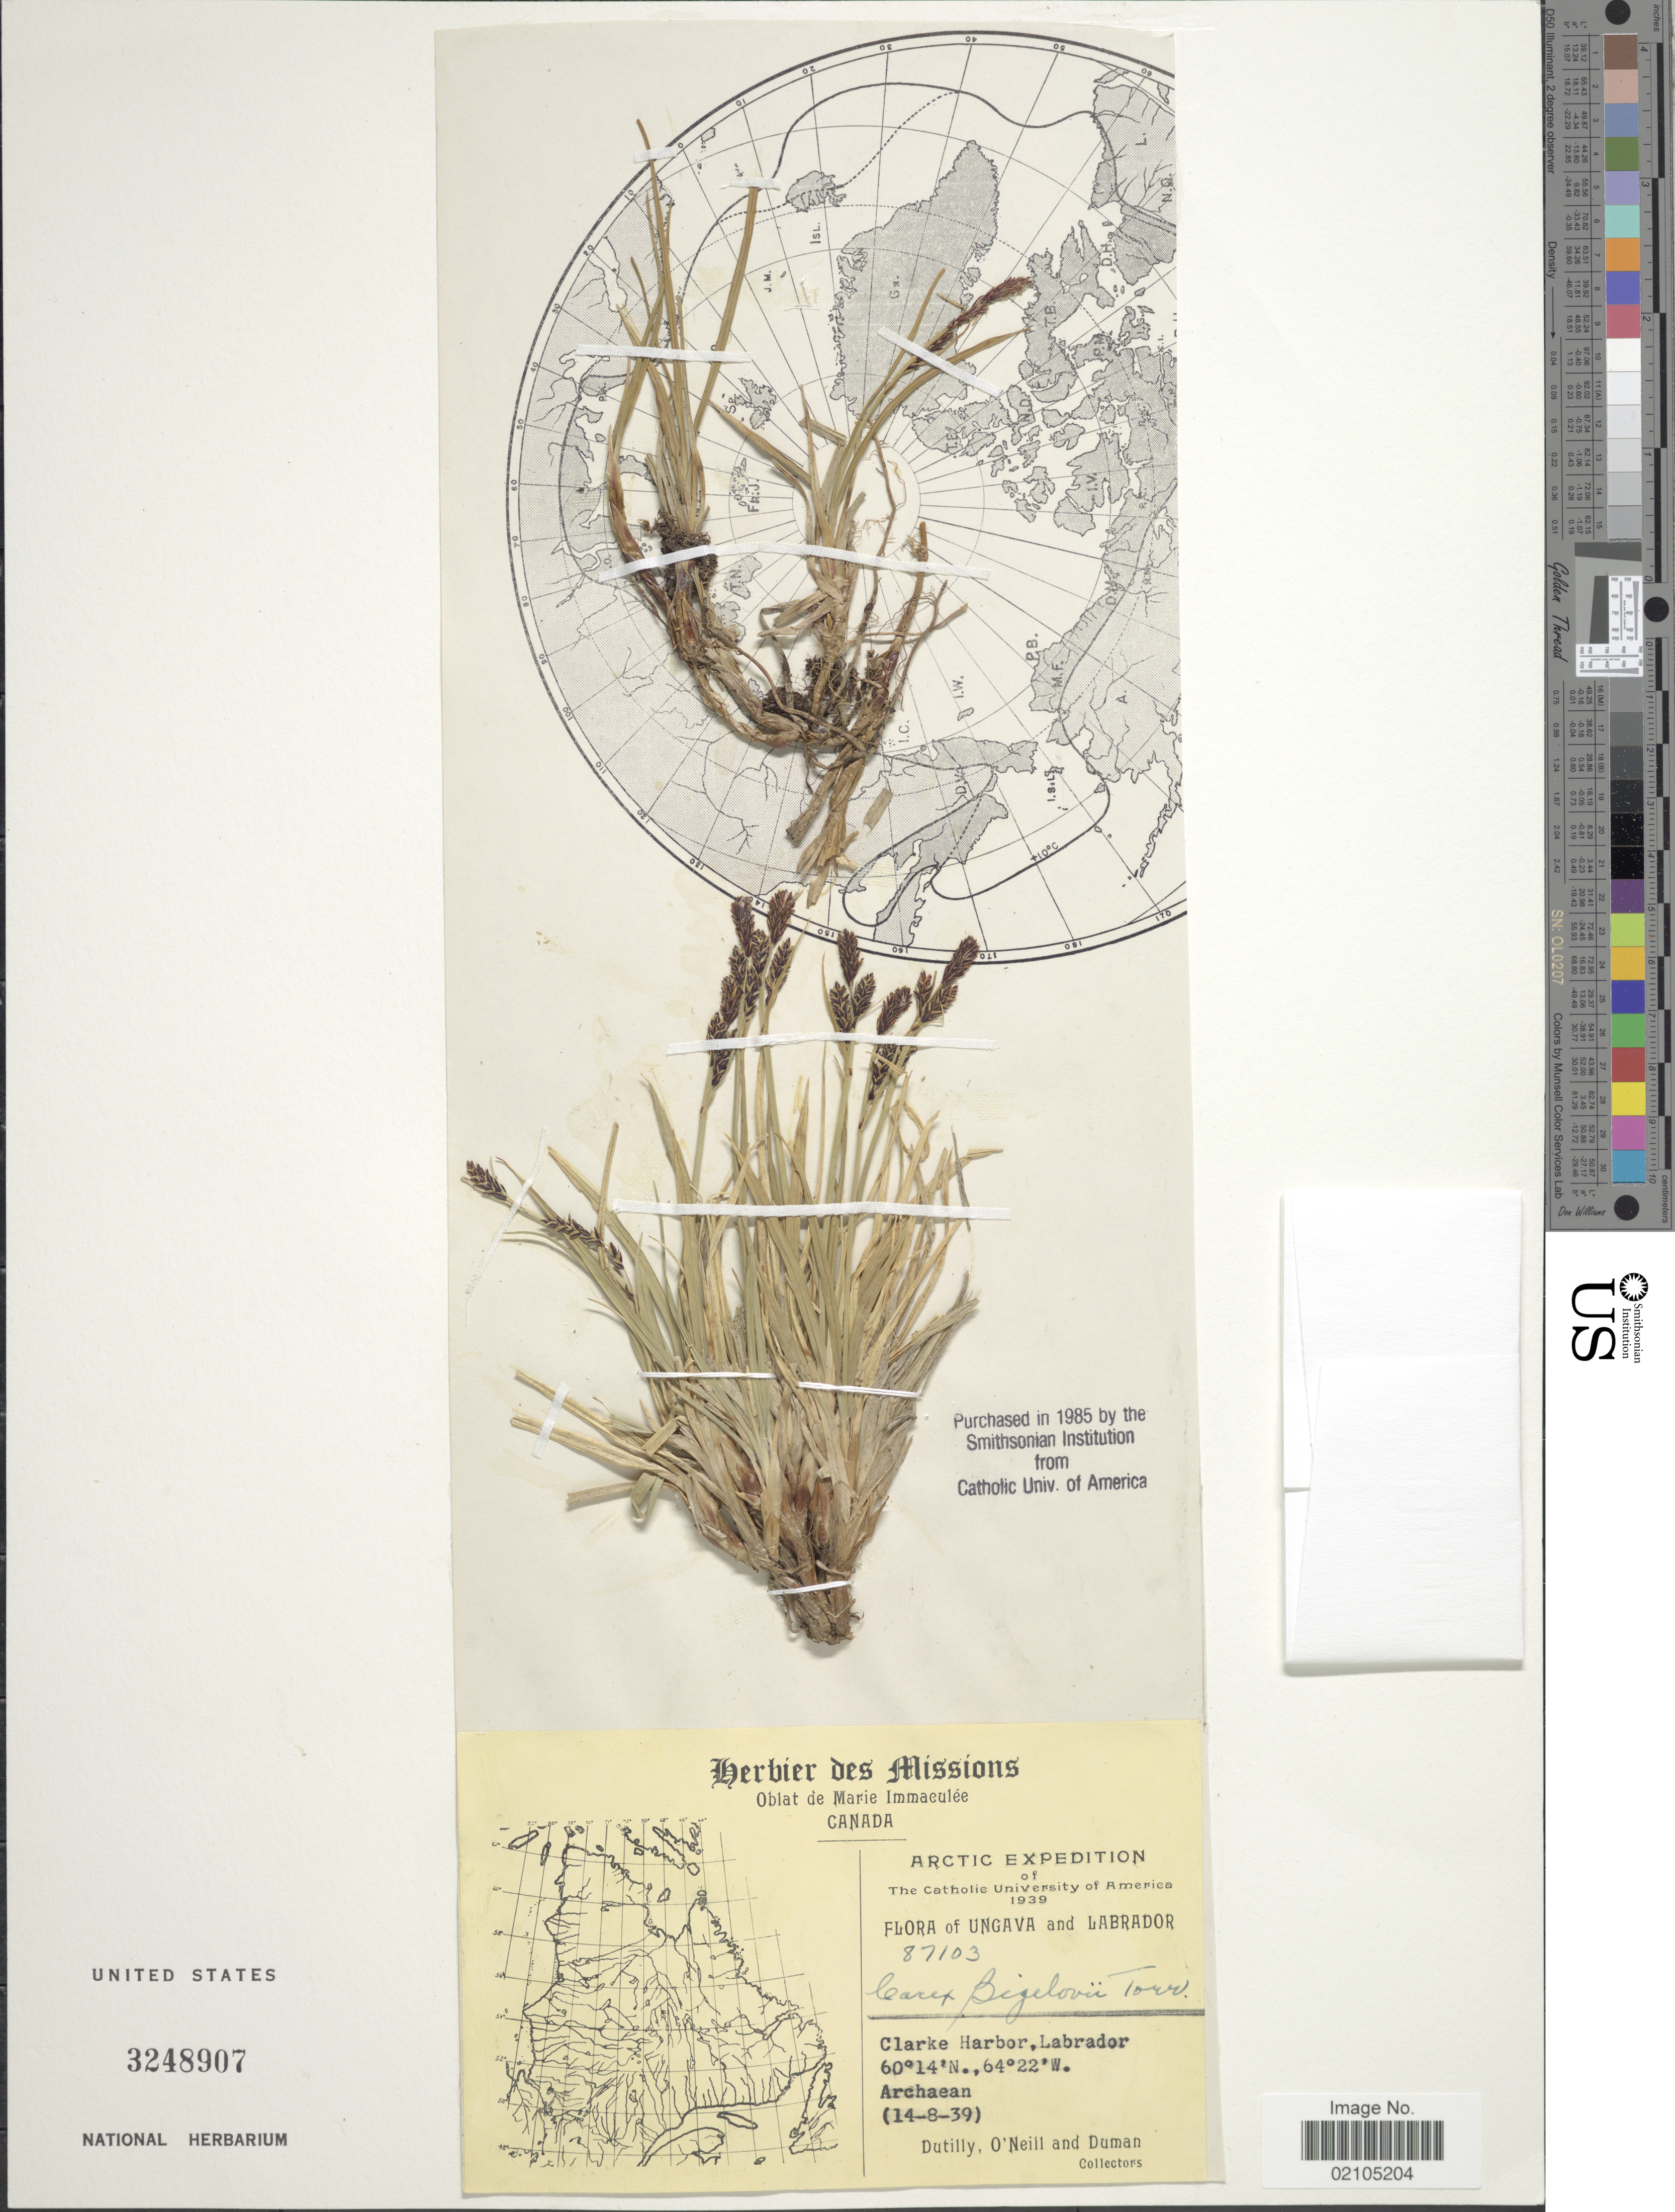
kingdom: Plantae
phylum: Tracheophyta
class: Liliopsida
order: Poales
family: Cyperaceae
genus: Carex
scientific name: Carex bigelowii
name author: Torr. ex Schwein.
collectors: -. Dutilly, -. O'Neill & -. Duman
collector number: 87103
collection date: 1939-08-14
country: Canada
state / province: Newfoundland and Labrador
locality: Clarke Harbor, Labrador. Archaean.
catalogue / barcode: US 3248907